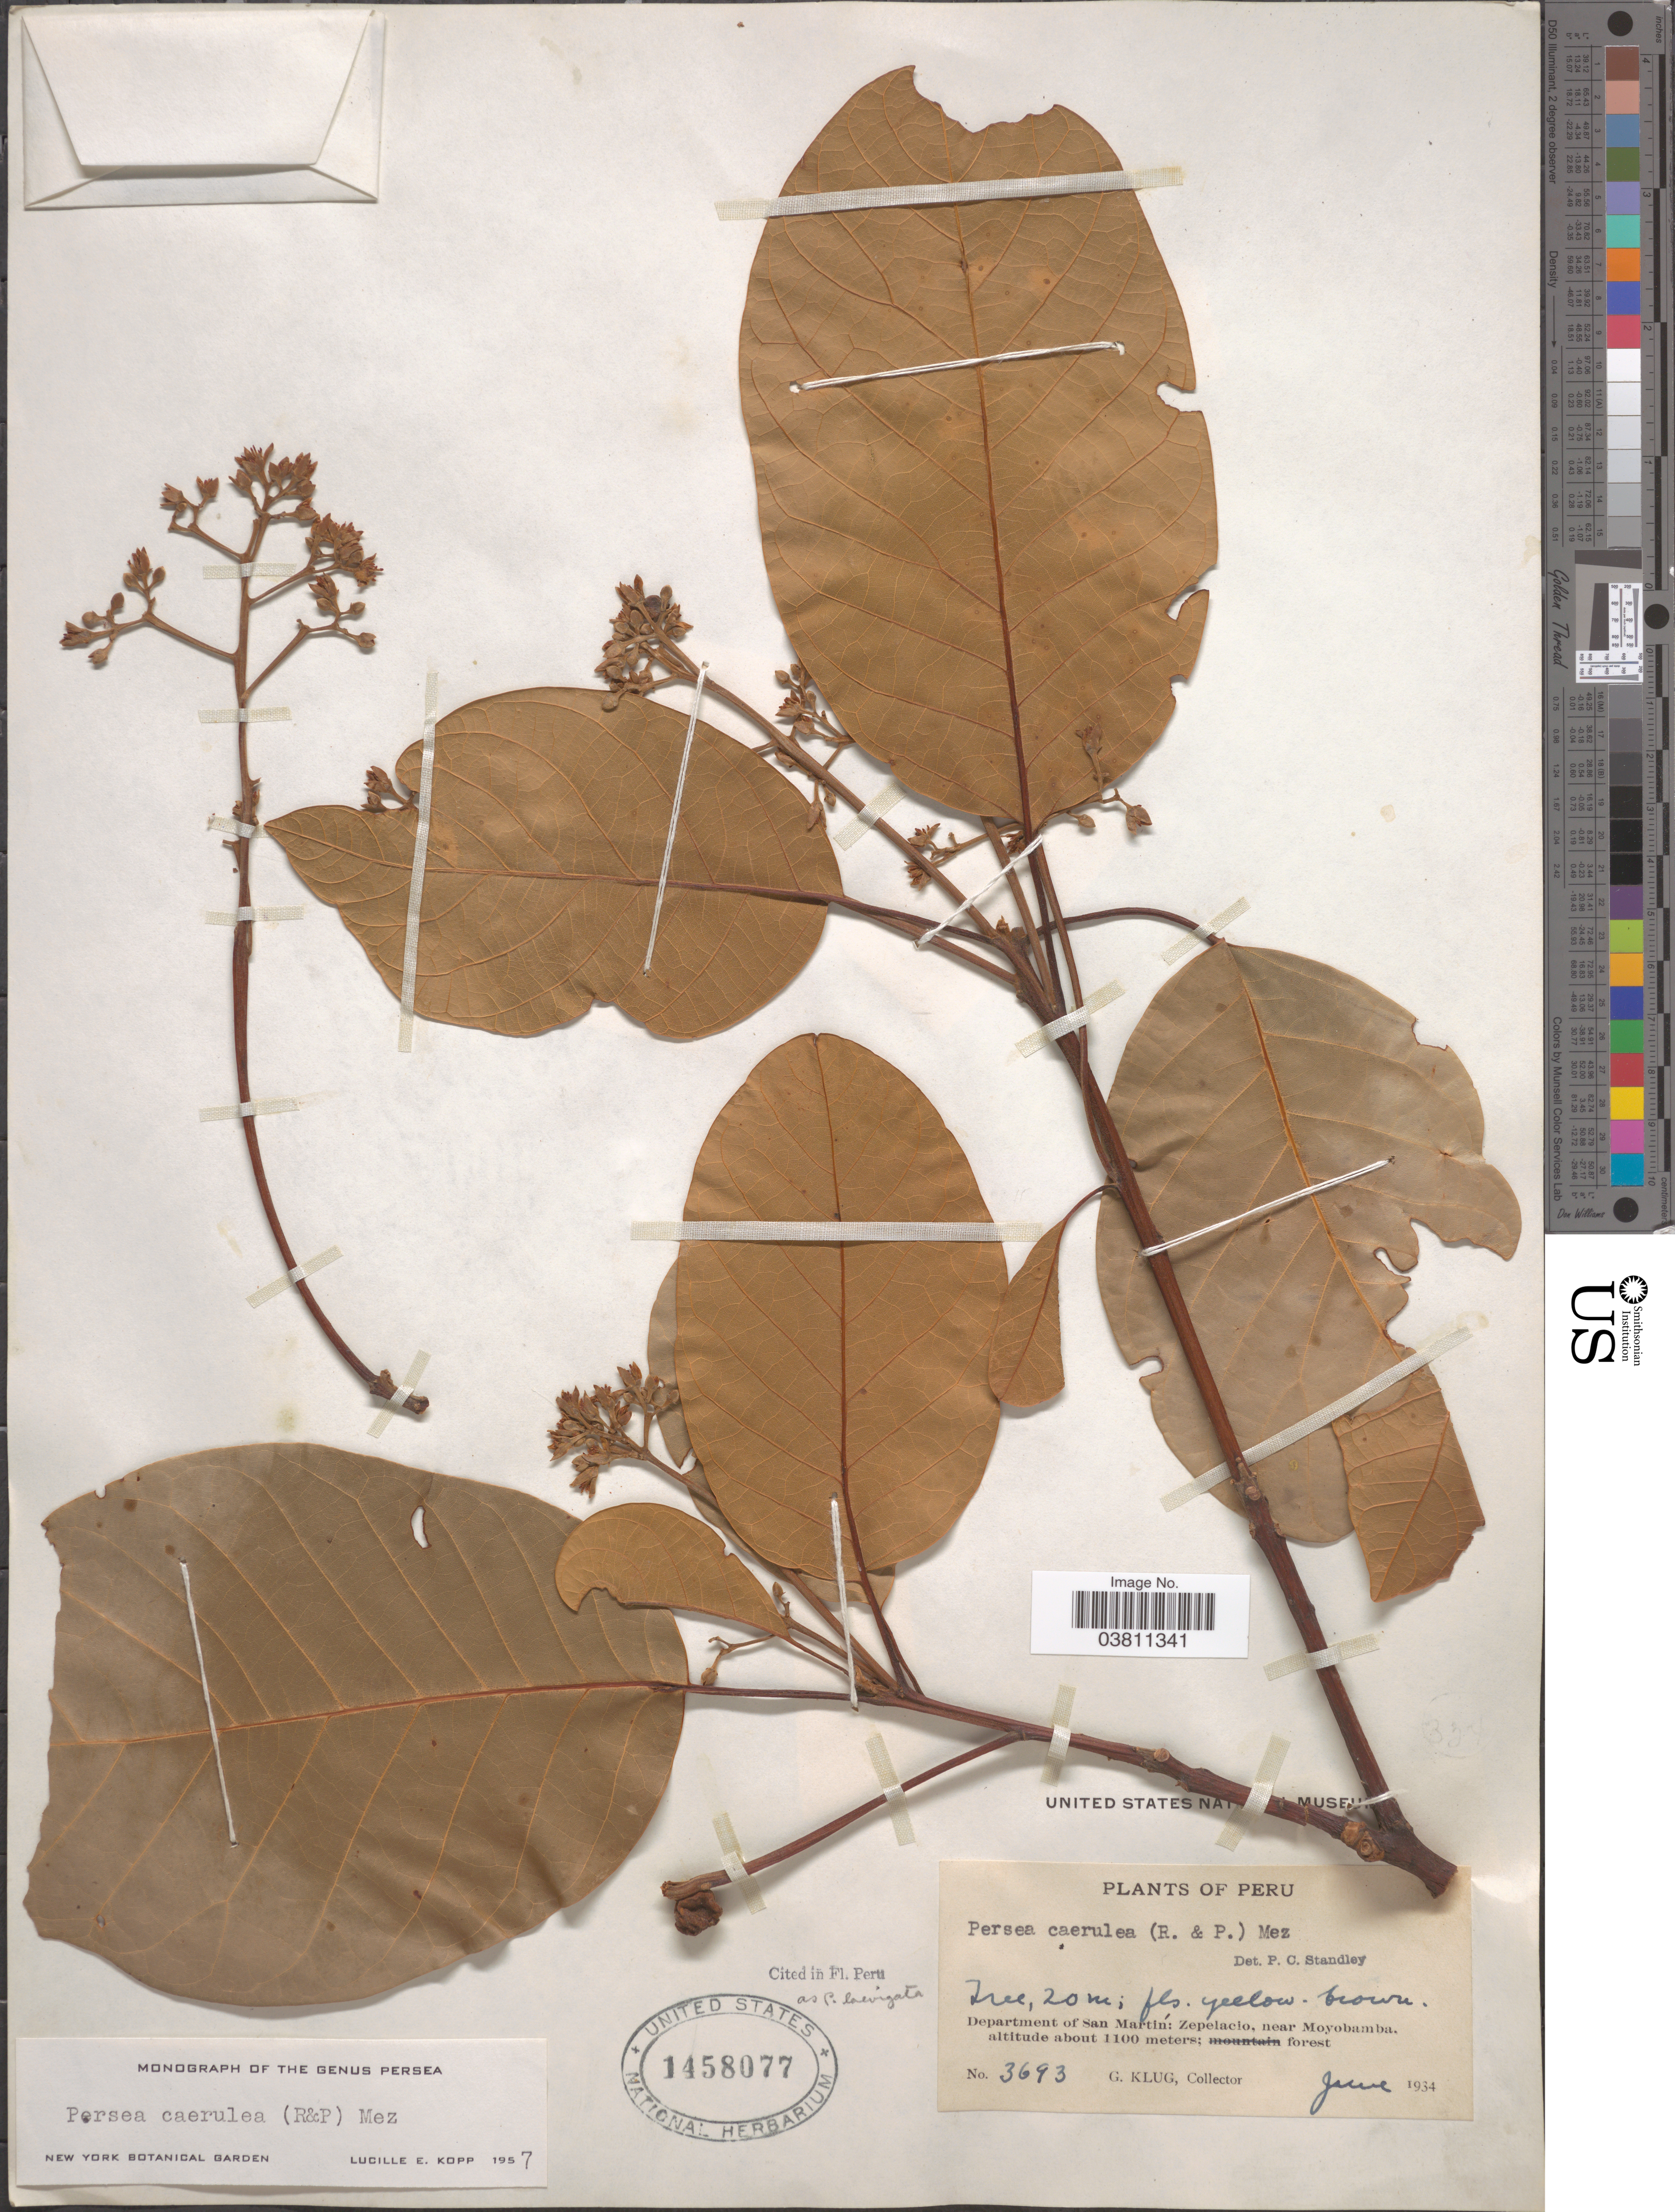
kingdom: Plantae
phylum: Tracheophyta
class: Magnoliopsida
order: Laurales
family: Lauraceae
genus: Persea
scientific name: Persea caerulea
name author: (Ruiz & Pav.) Mez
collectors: G. Klug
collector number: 3693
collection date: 1934-06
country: Peru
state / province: San Martín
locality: Department of San Martín: Zepelacio, near Moyobamba.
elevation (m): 1100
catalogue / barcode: US 1458077